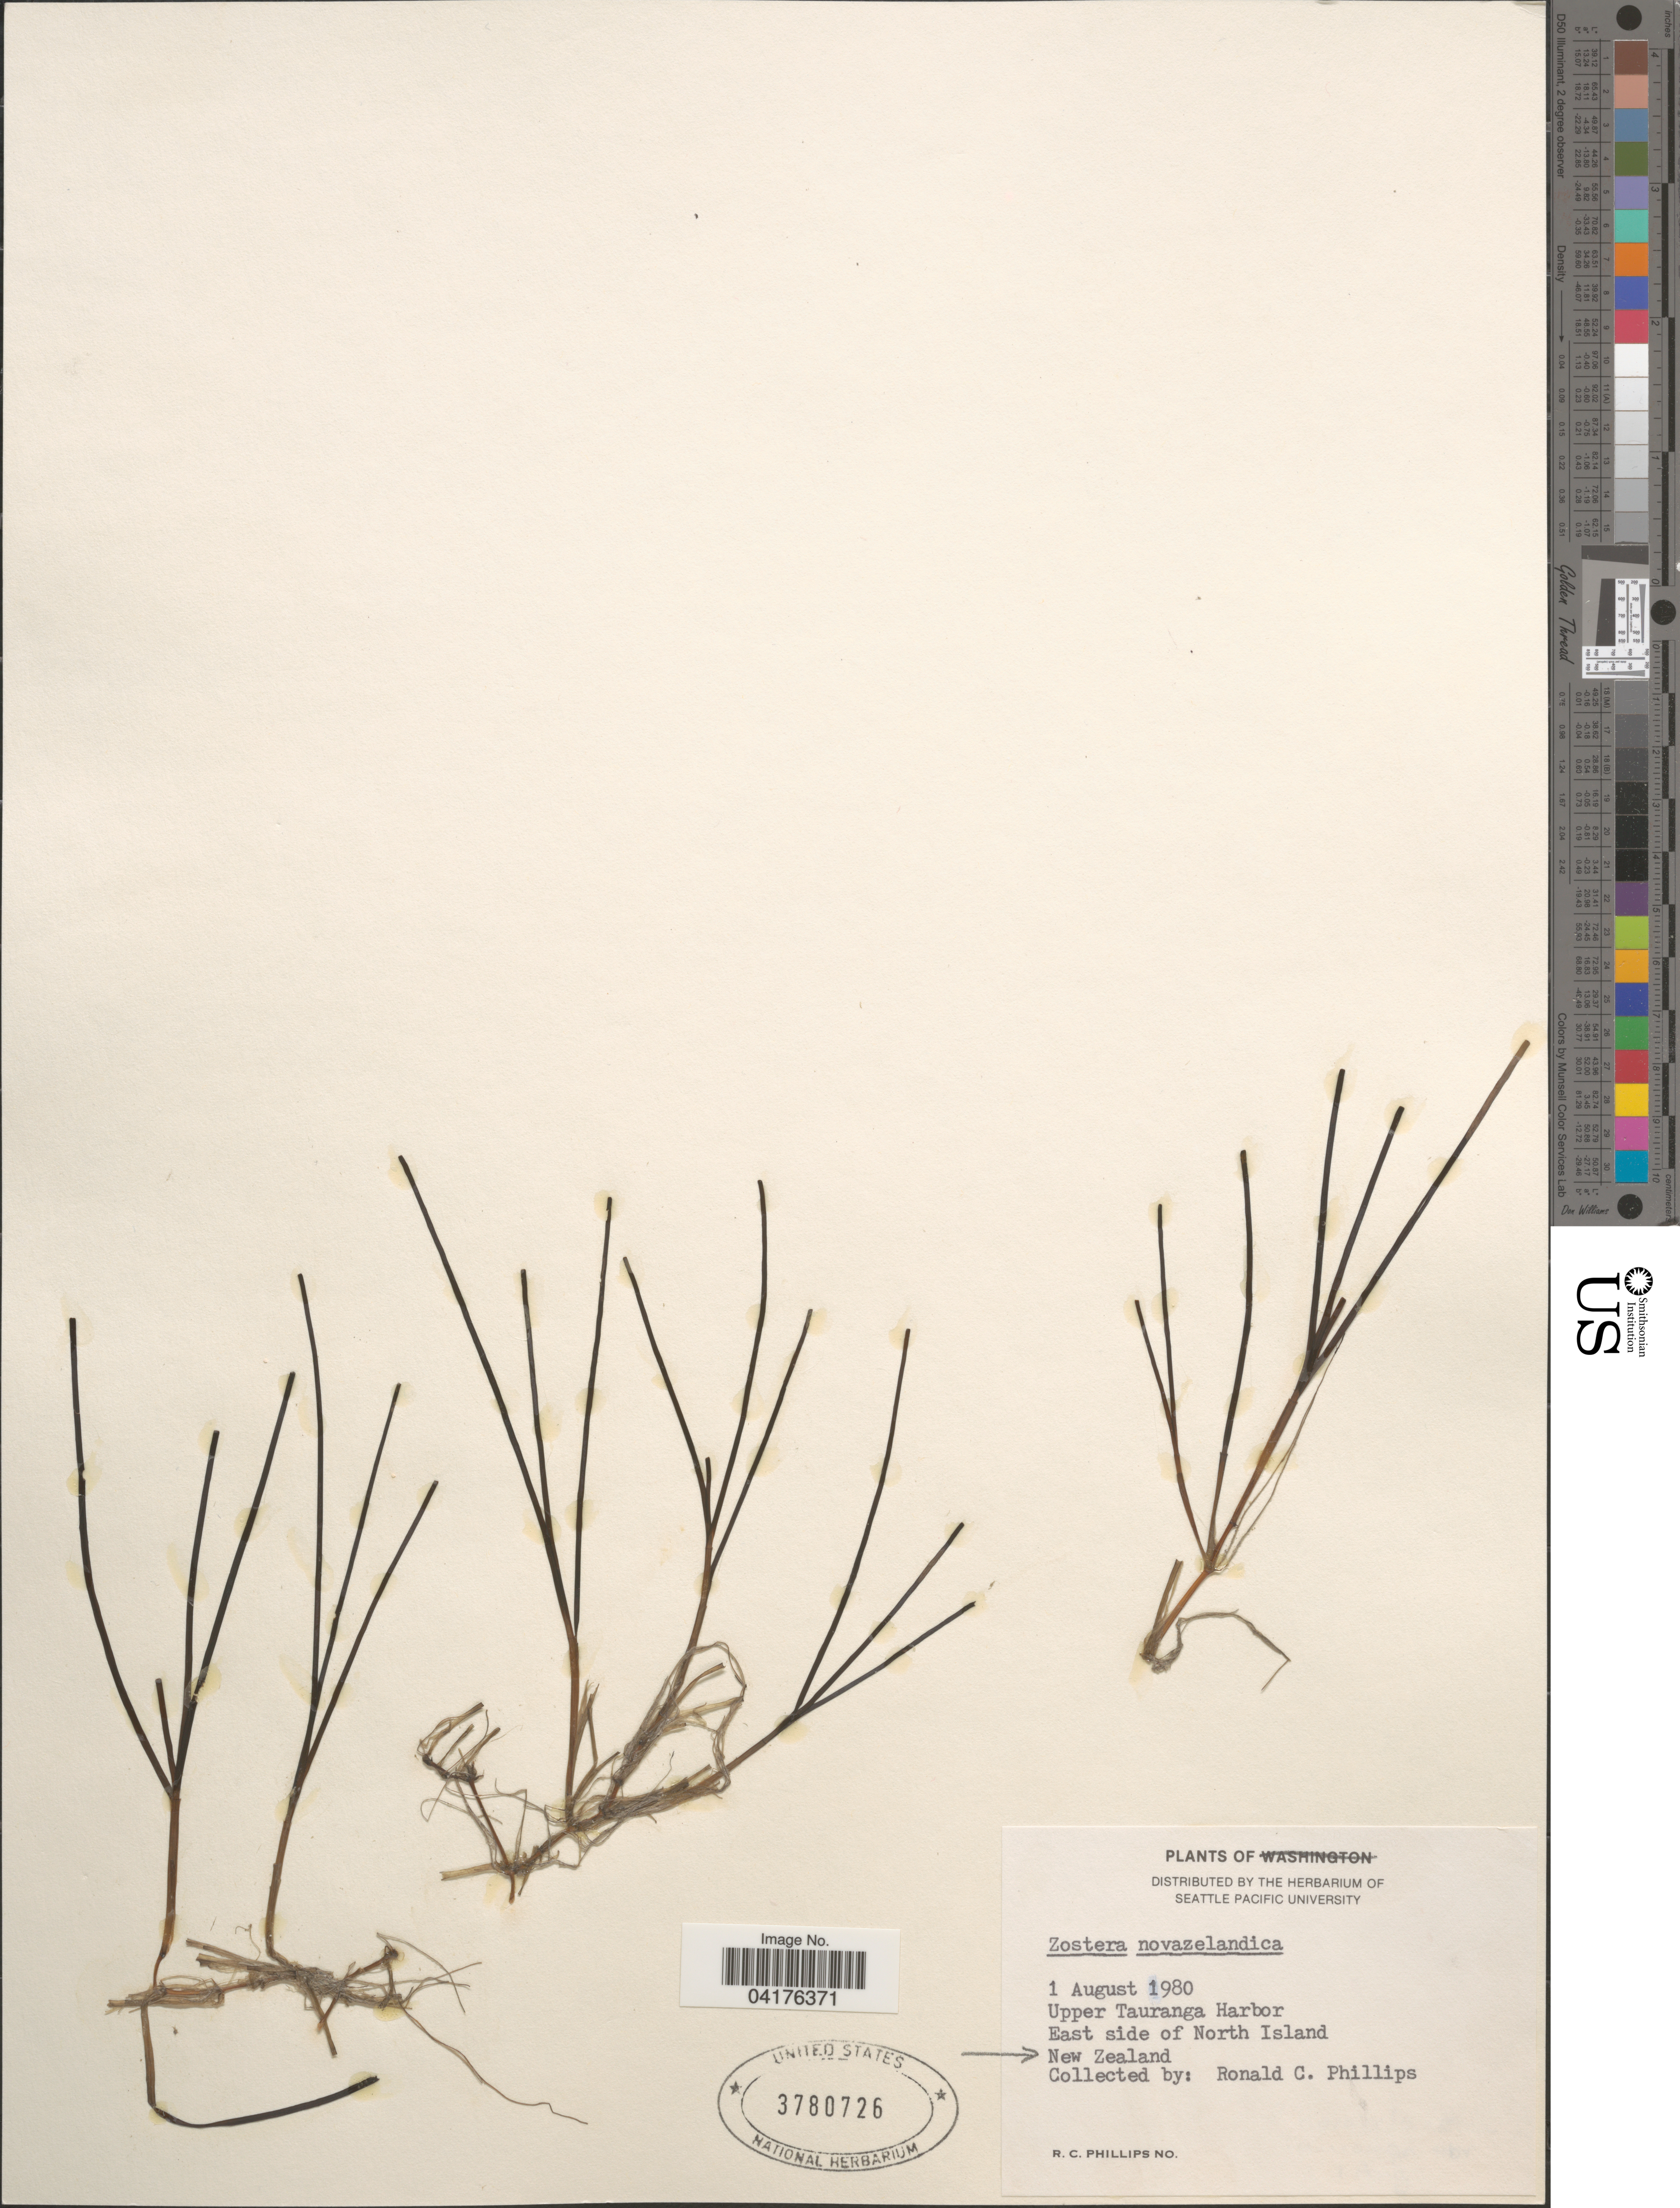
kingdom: Plantae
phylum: Tracheophyta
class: Liliopsida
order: Alismatales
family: Zosteraceae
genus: Zostera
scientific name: Zostera novazelandica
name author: Setch.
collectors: R. C. Phillips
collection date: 1980-08-01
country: New Zealand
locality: Upper Tauranga Harbor. East side of North Island.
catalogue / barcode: US 3780726